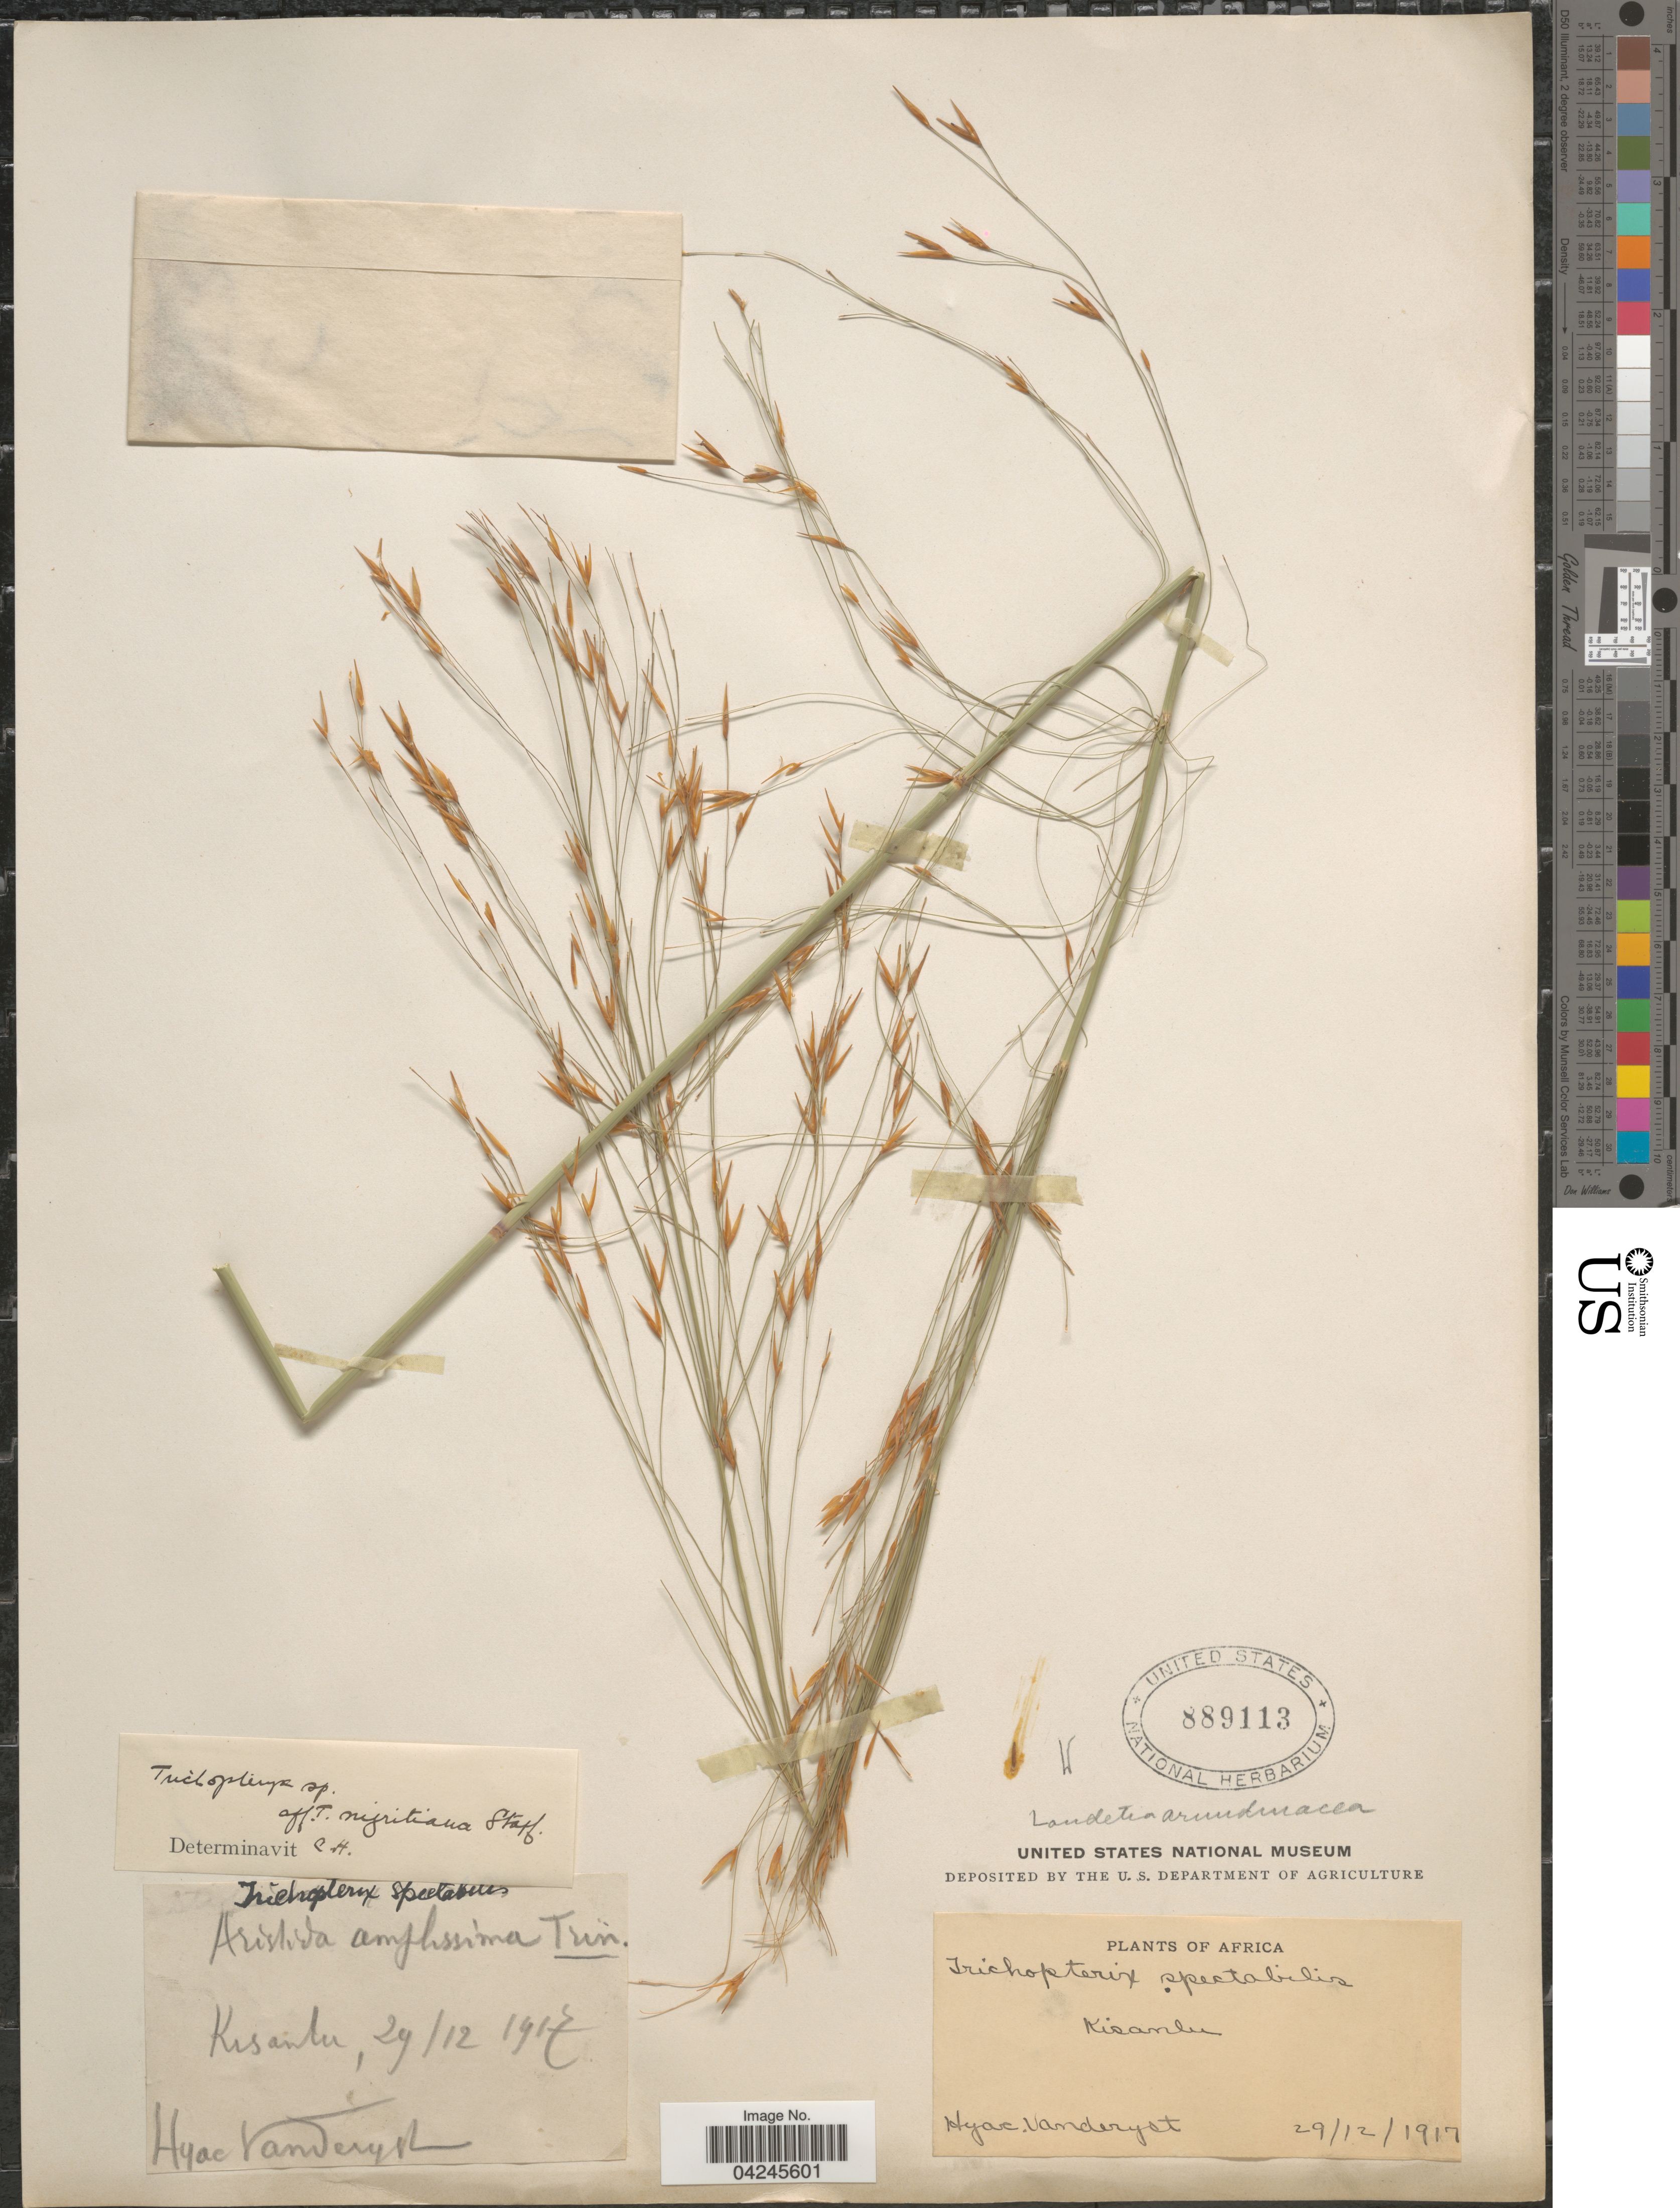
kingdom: Plantae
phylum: Tracheophyta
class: Liliopsida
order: Poales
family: Poaceae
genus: Loudetia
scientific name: Loudetia arundinacea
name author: (Hochst. ex A. Rich.) Steud.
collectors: H. J. R. Vanderyst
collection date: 1917-12-29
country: Congo, Democratic Republic of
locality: Africa. Kisantu.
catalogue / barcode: US 889113